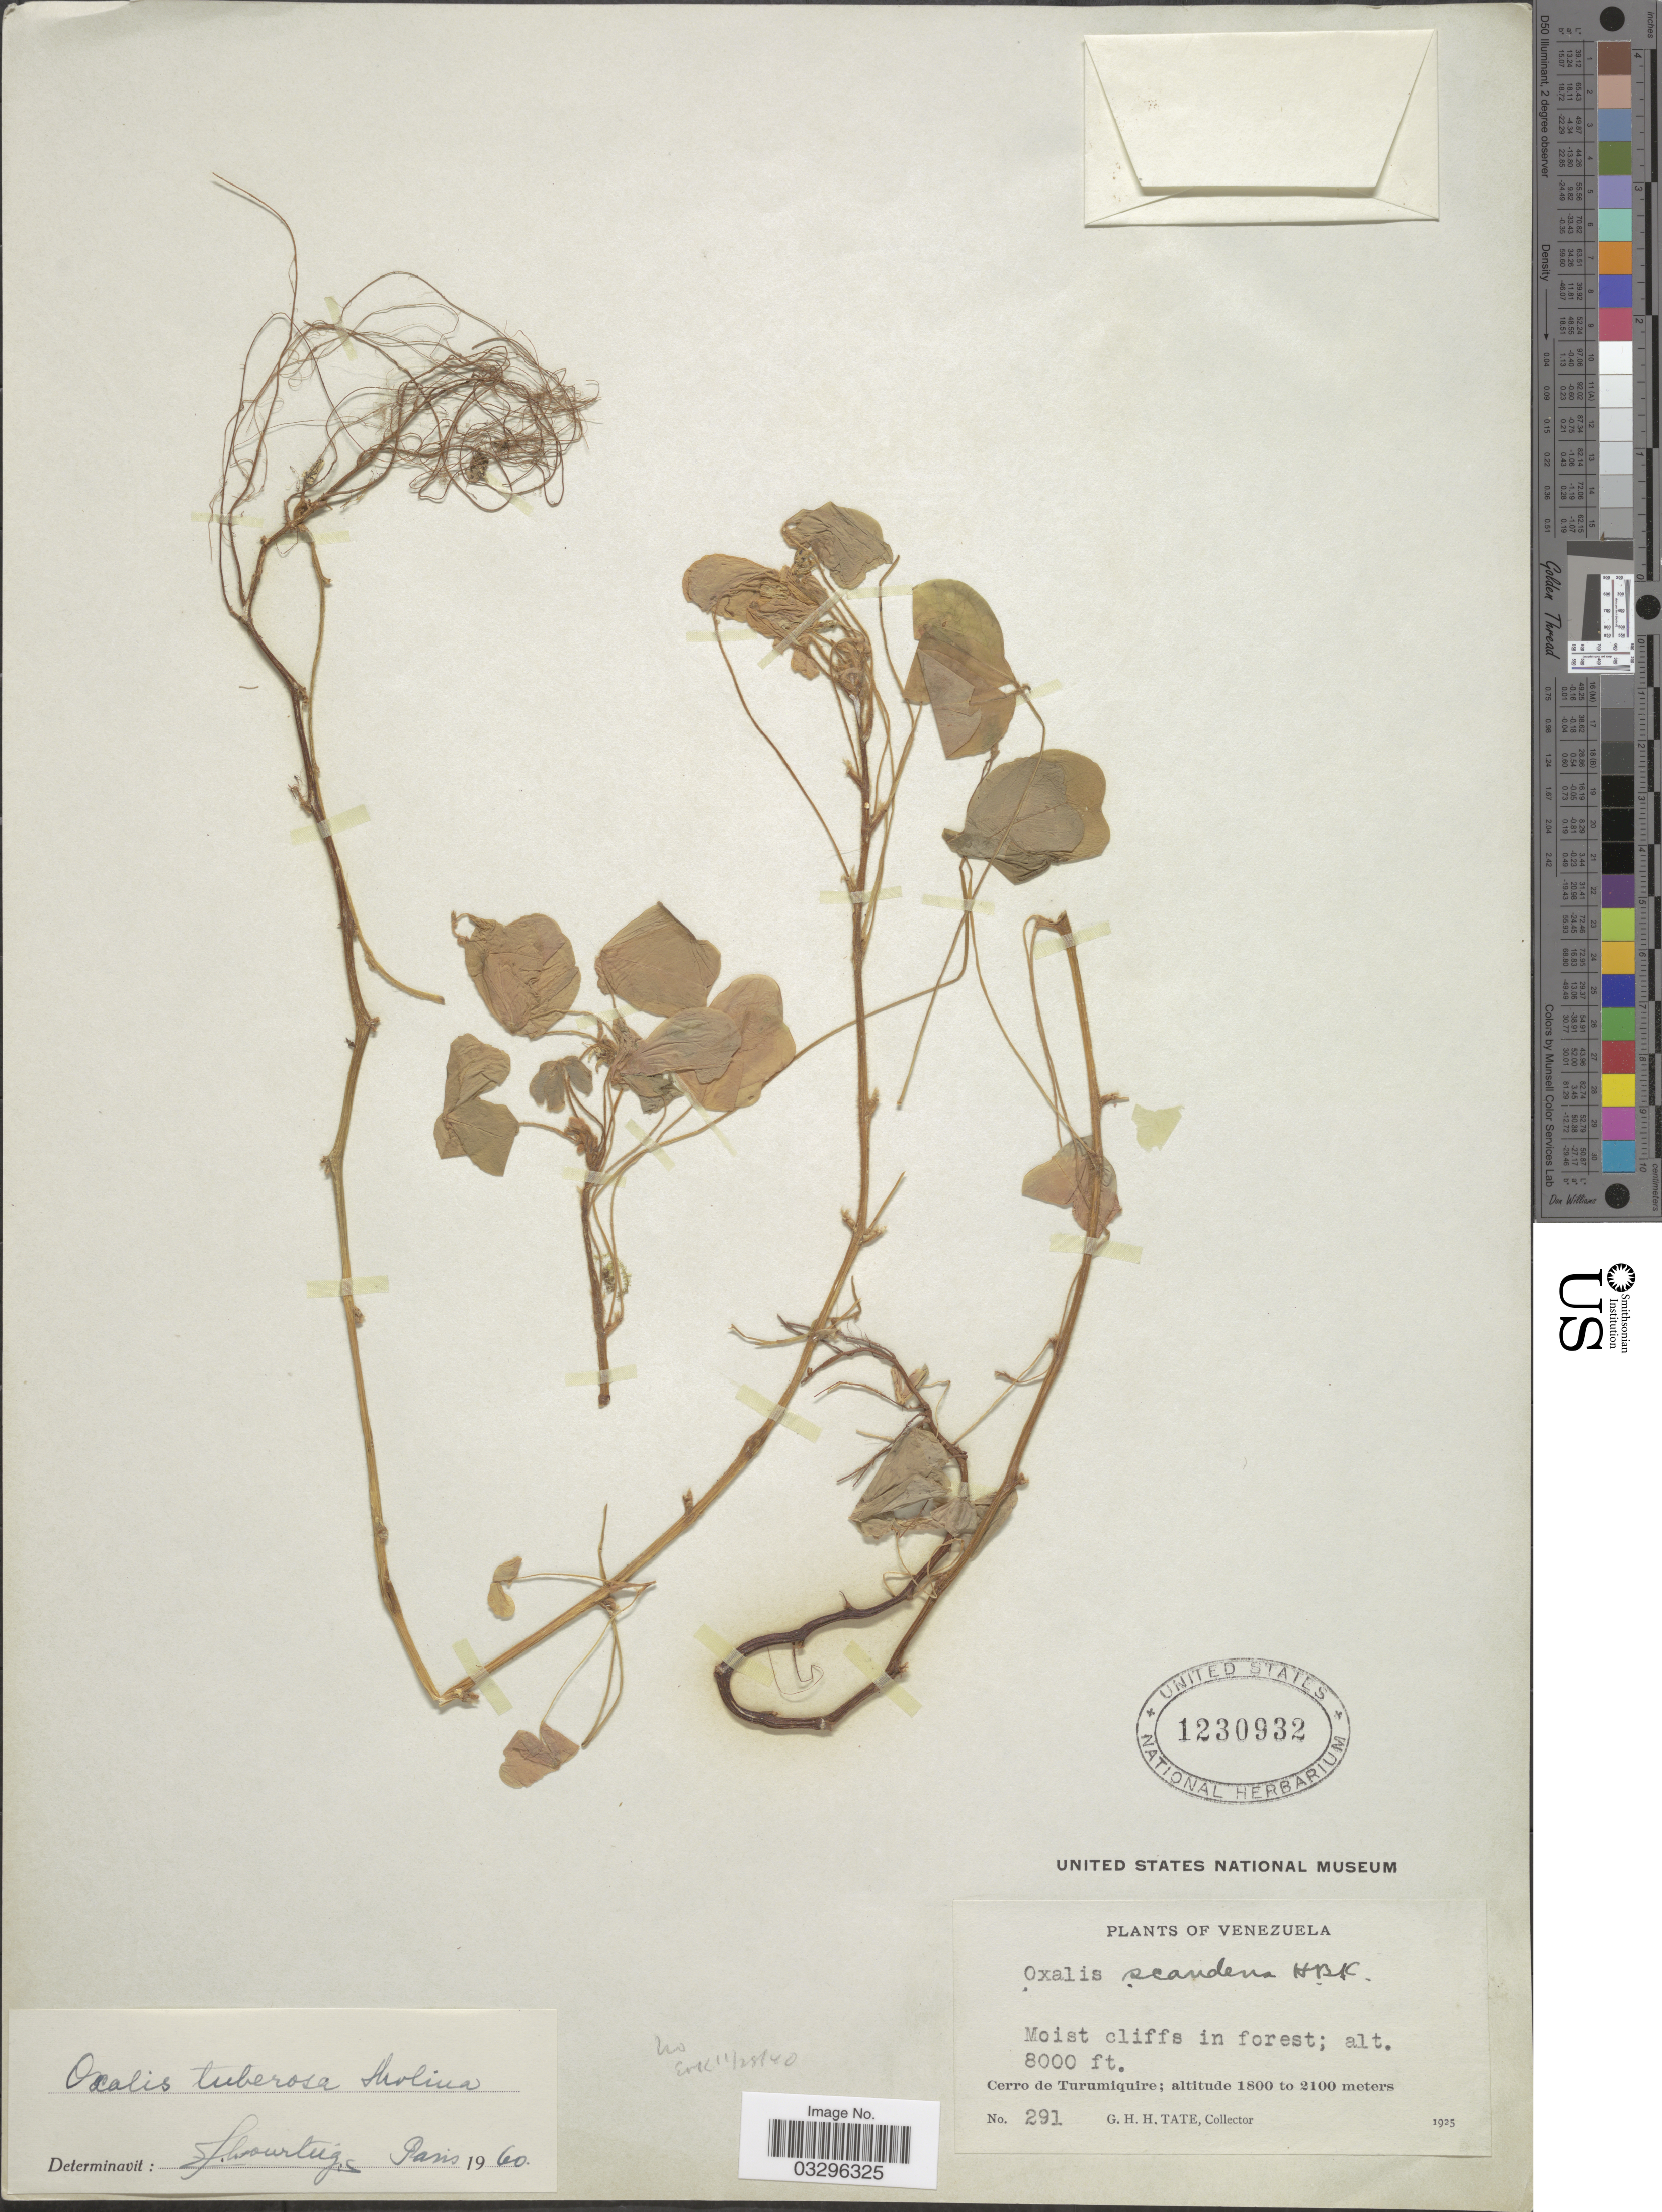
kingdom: Plantae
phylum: Tracheophyta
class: Magnoliopsida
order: Oxalidales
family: Oxalidaceae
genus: Oxalis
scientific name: Oxalis tuberosa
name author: Molina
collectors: G. H. H.Tate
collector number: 291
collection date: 1925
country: Venezuela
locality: Cerro de Turumiquire.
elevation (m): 1800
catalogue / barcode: US 1230932